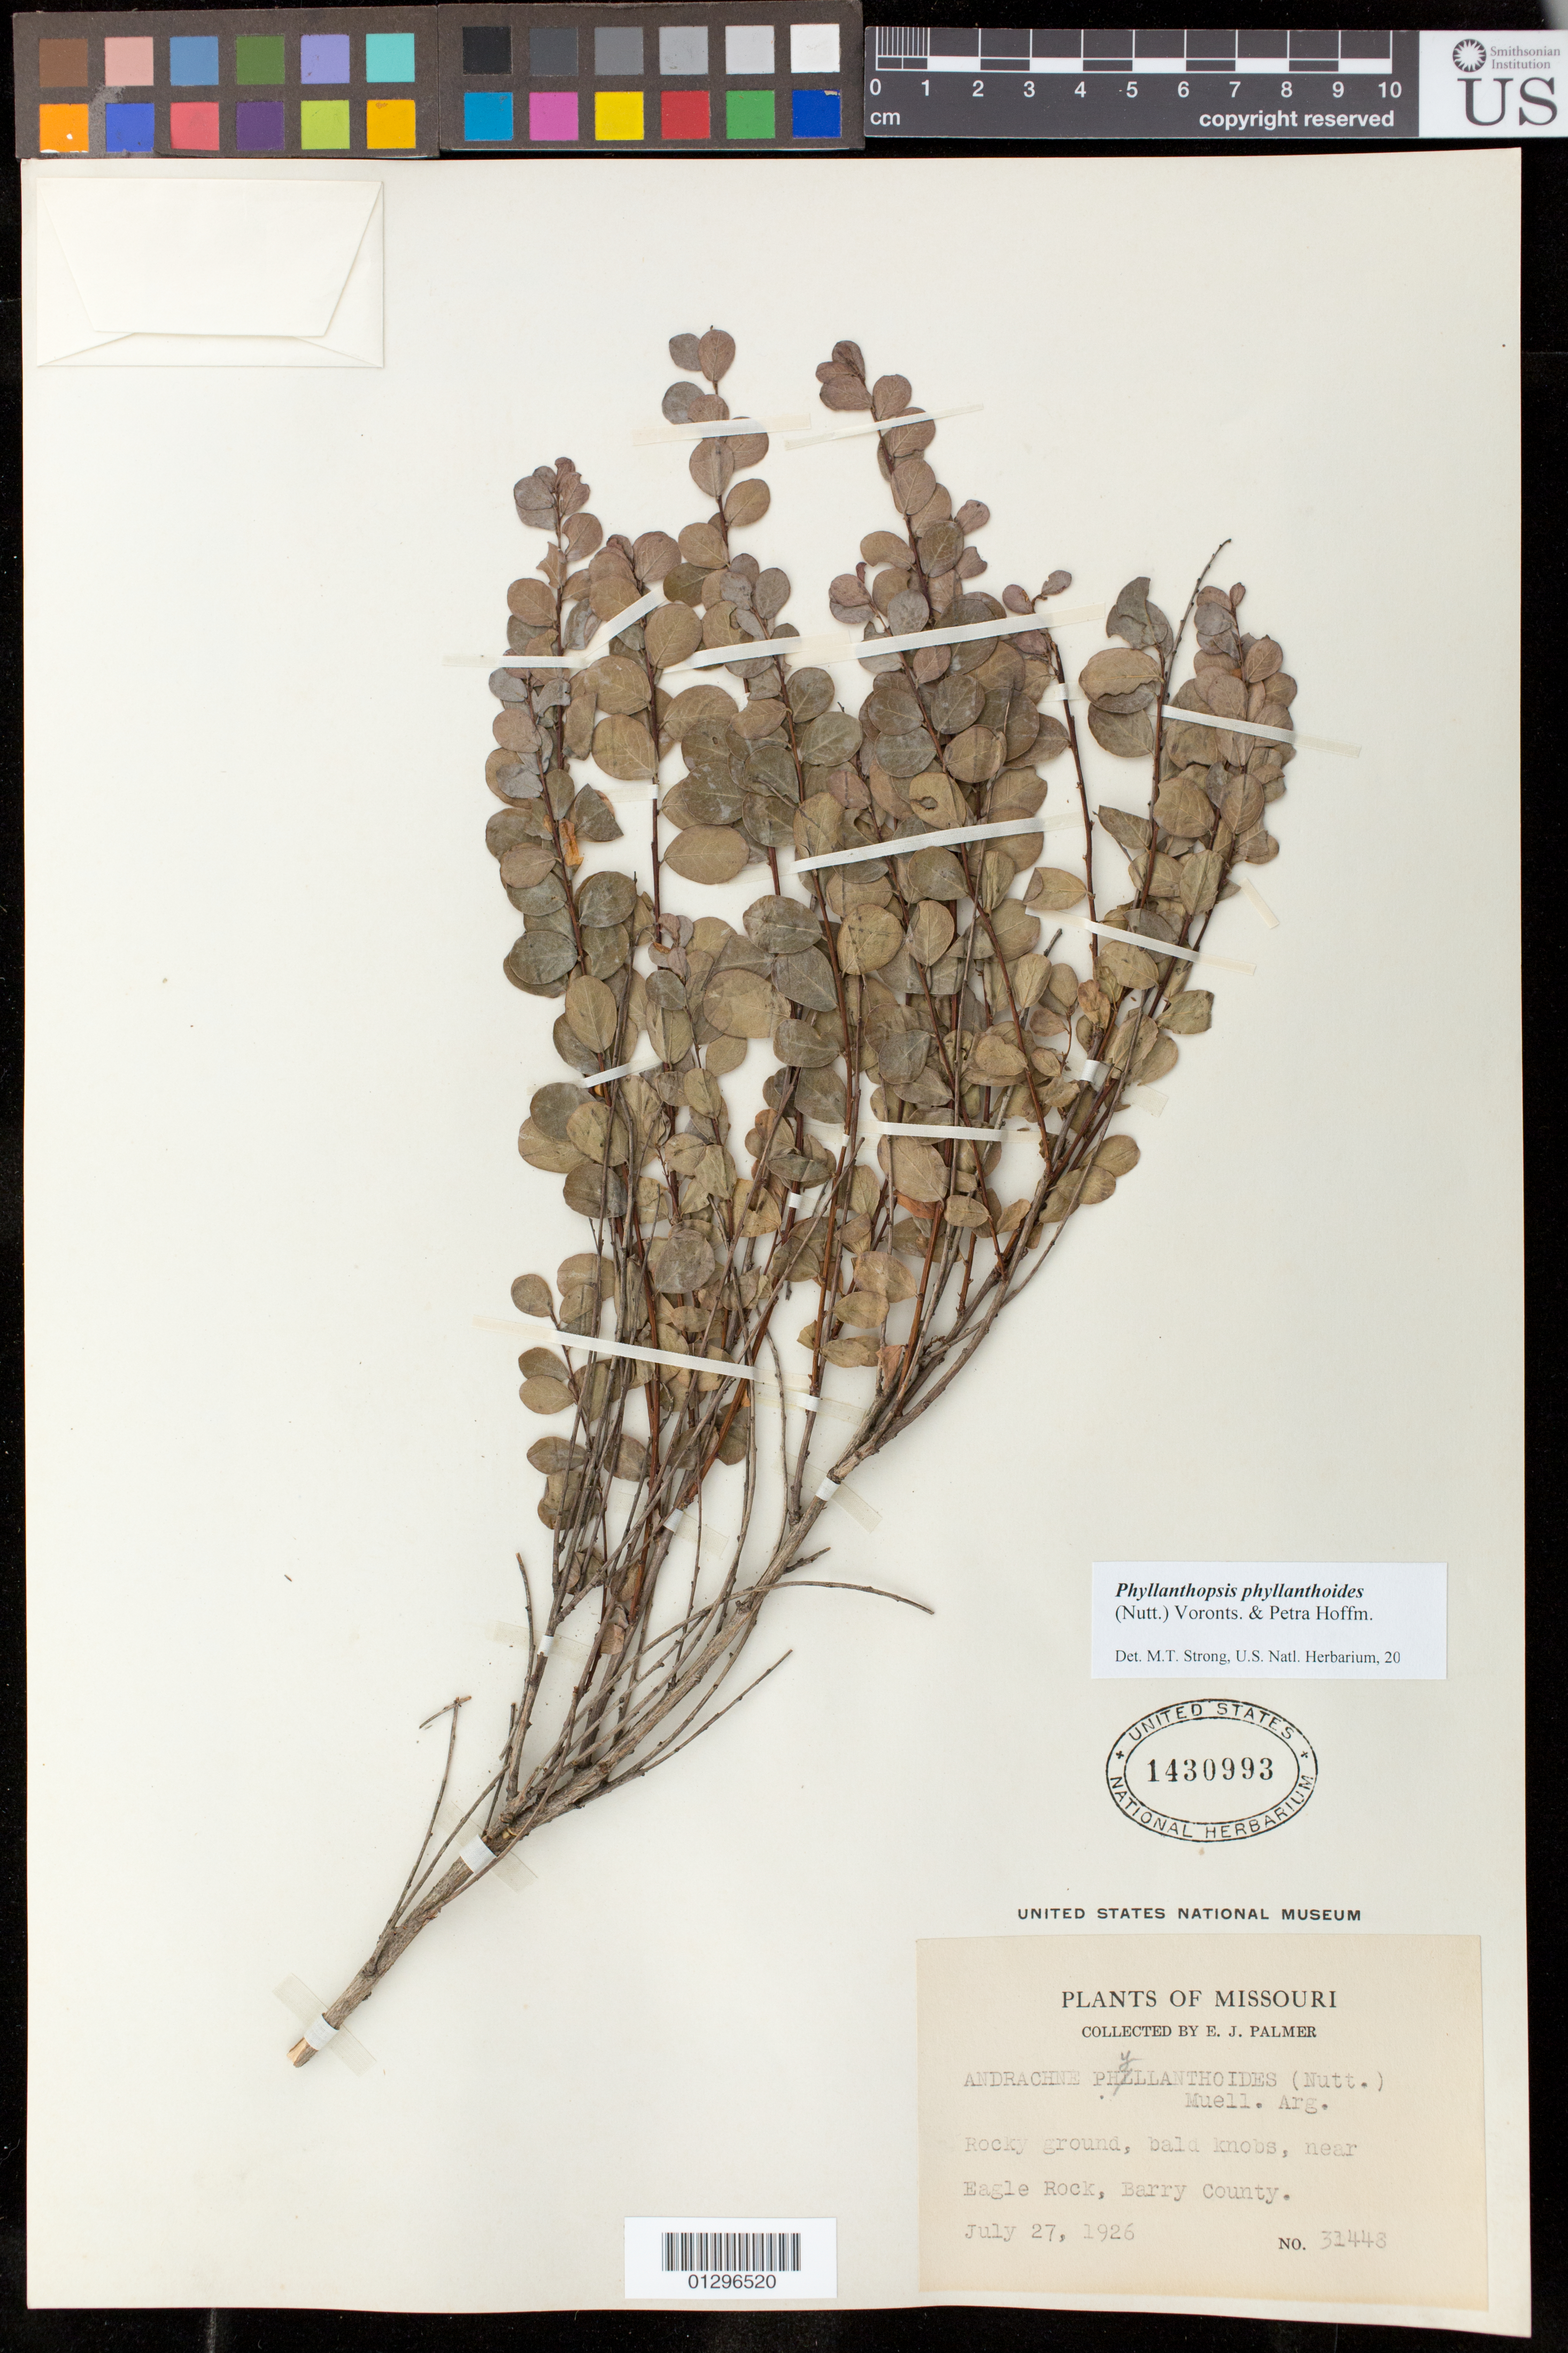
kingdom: Plantae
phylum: Tracheophyta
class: Magnoliopsida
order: Malpighiales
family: Phyllanthaceae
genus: Phyllanthopsis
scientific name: Phyllanthopsis phyllanthoides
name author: (Nutt.) Voronts. & Petra Hoffm.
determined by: Strong, M. T., (US), Smithsonian Institution - National Museum of Natural History (UNITED STATES)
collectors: E. J. Palmer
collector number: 31448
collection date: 1926-07-27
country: United States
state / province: Missouri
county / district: Barry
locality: Eagle Rock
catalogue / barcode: US 1430993